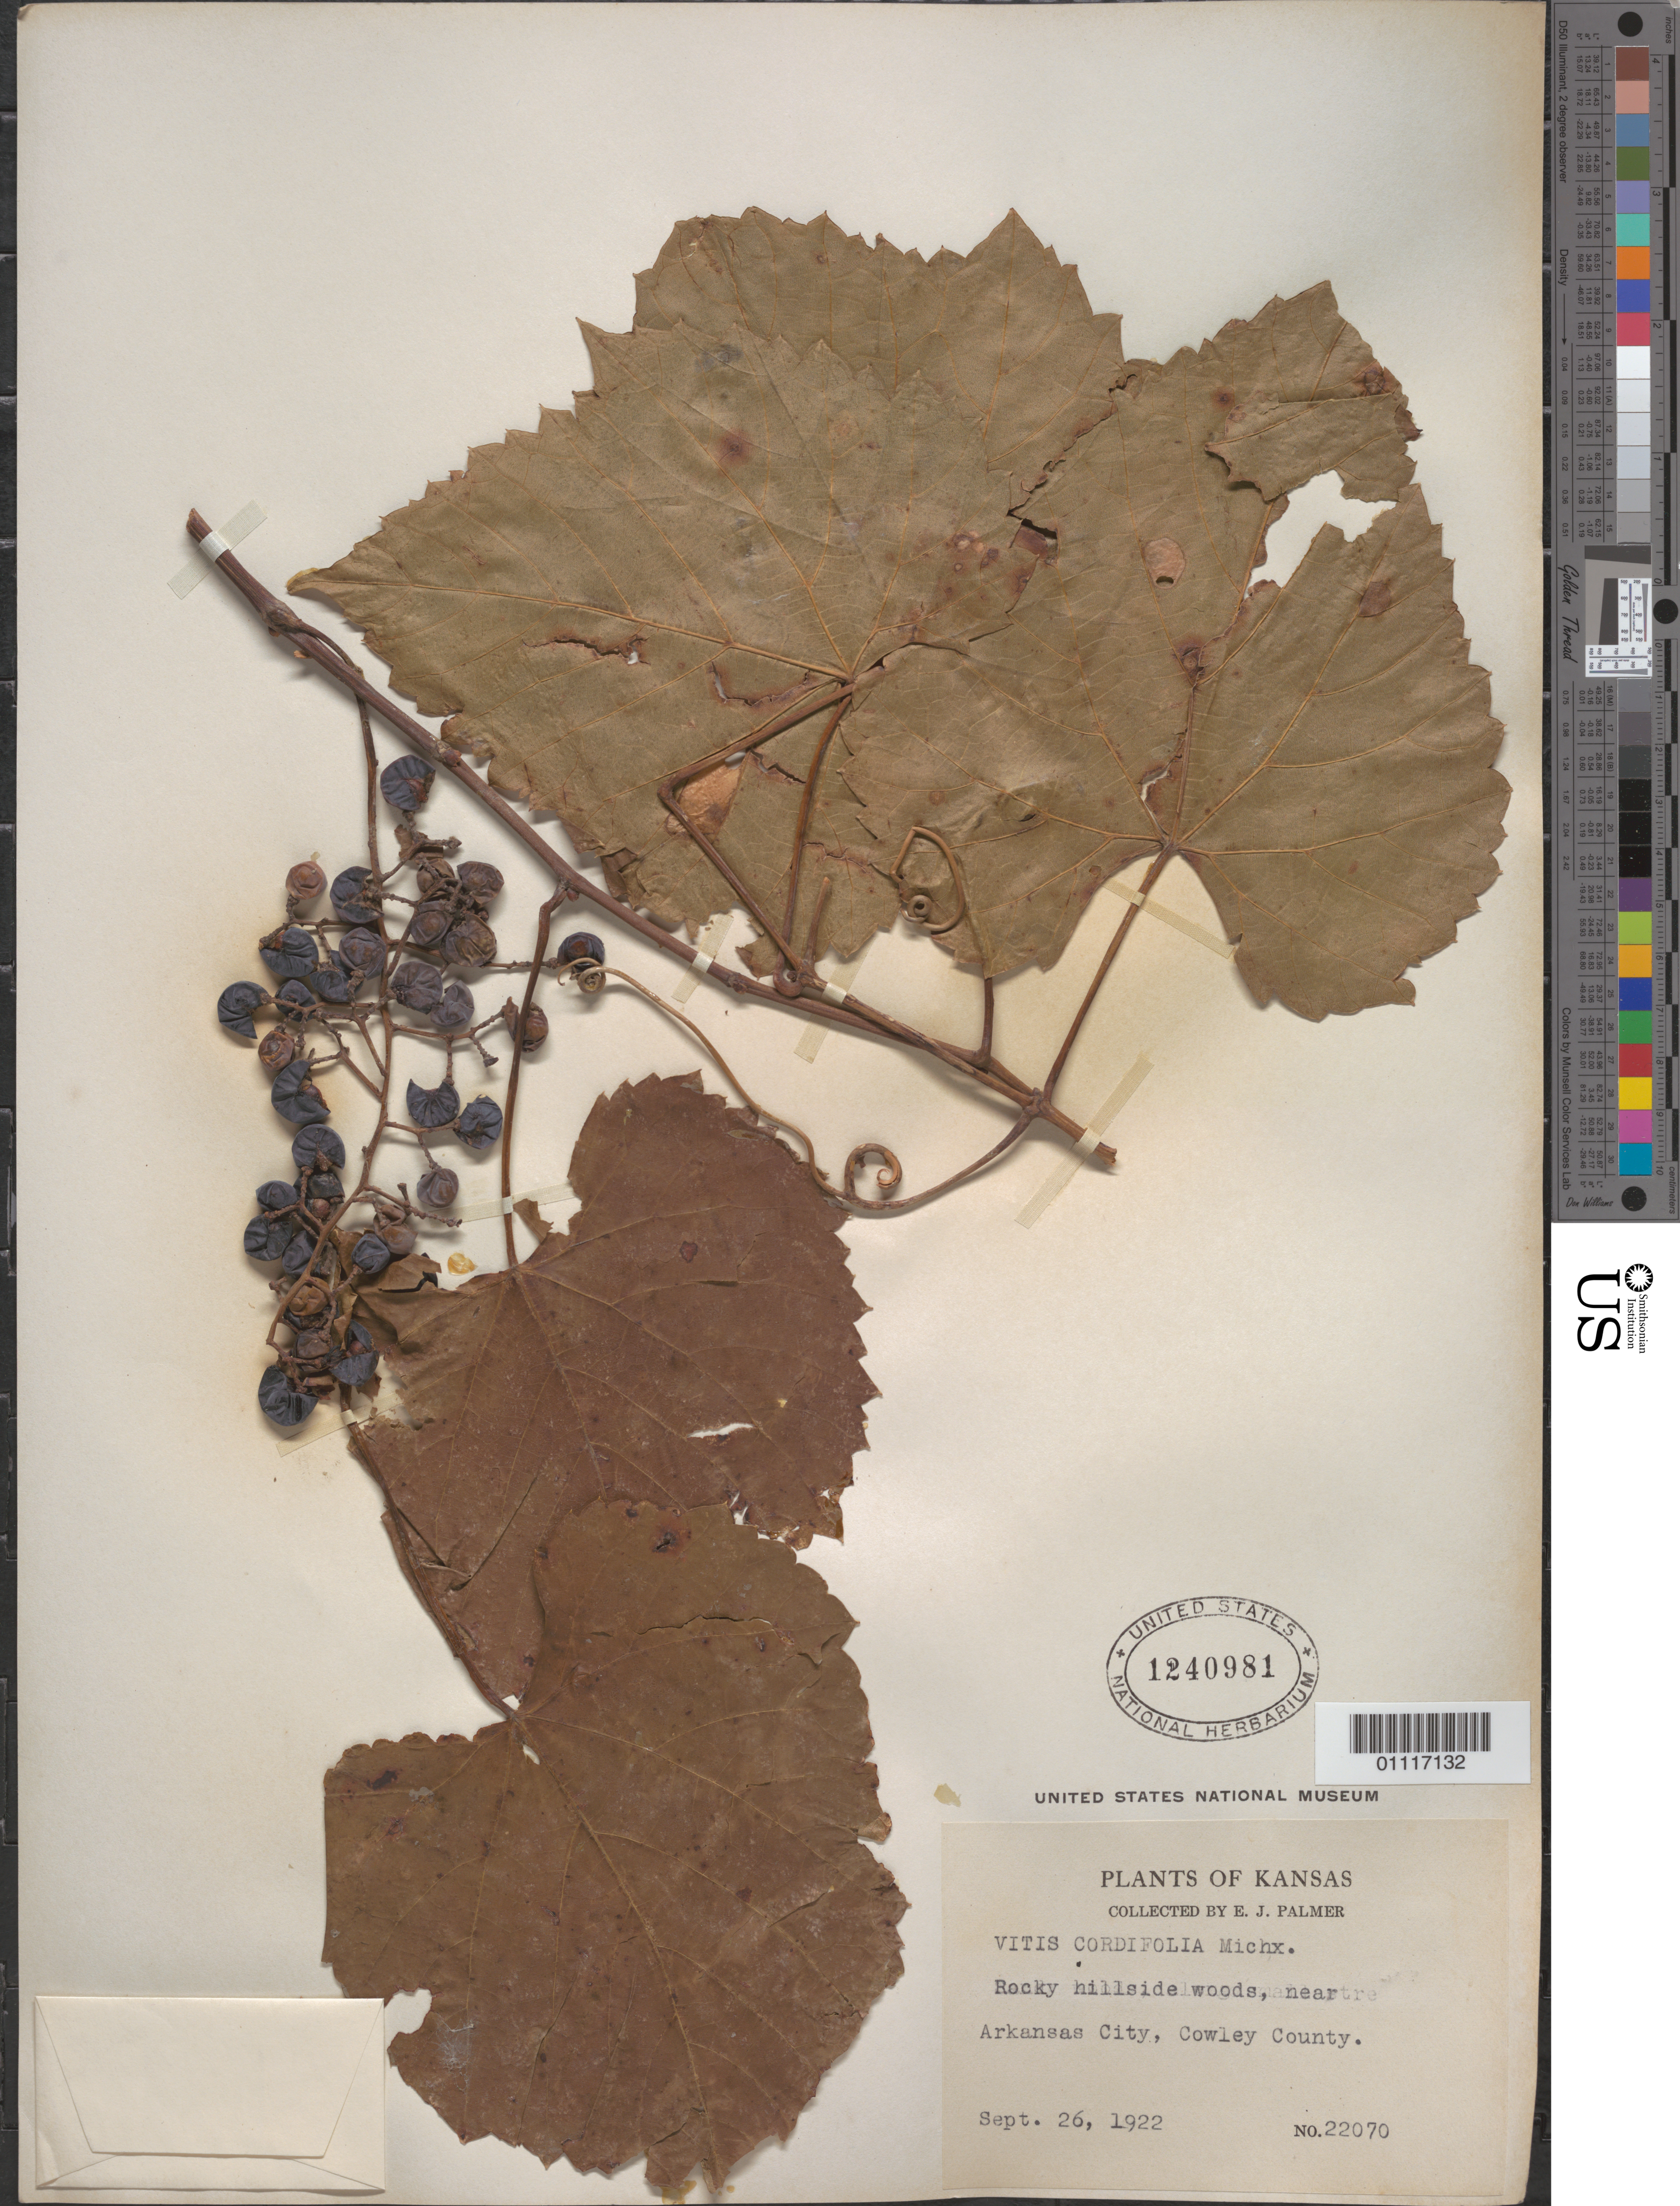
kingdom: Plantae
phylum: Tracheophyta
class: Magnoliopsida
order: Vitales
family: Vitaceae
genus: Vitis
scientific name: Vitis cordifolia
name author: Michx.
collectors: E. J. Palmer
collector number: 22070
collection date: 1922-09-26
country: United States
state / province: Kansas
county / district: Cowley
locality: Rocky hillside woods near Arkansas City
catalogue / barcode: US 1240981